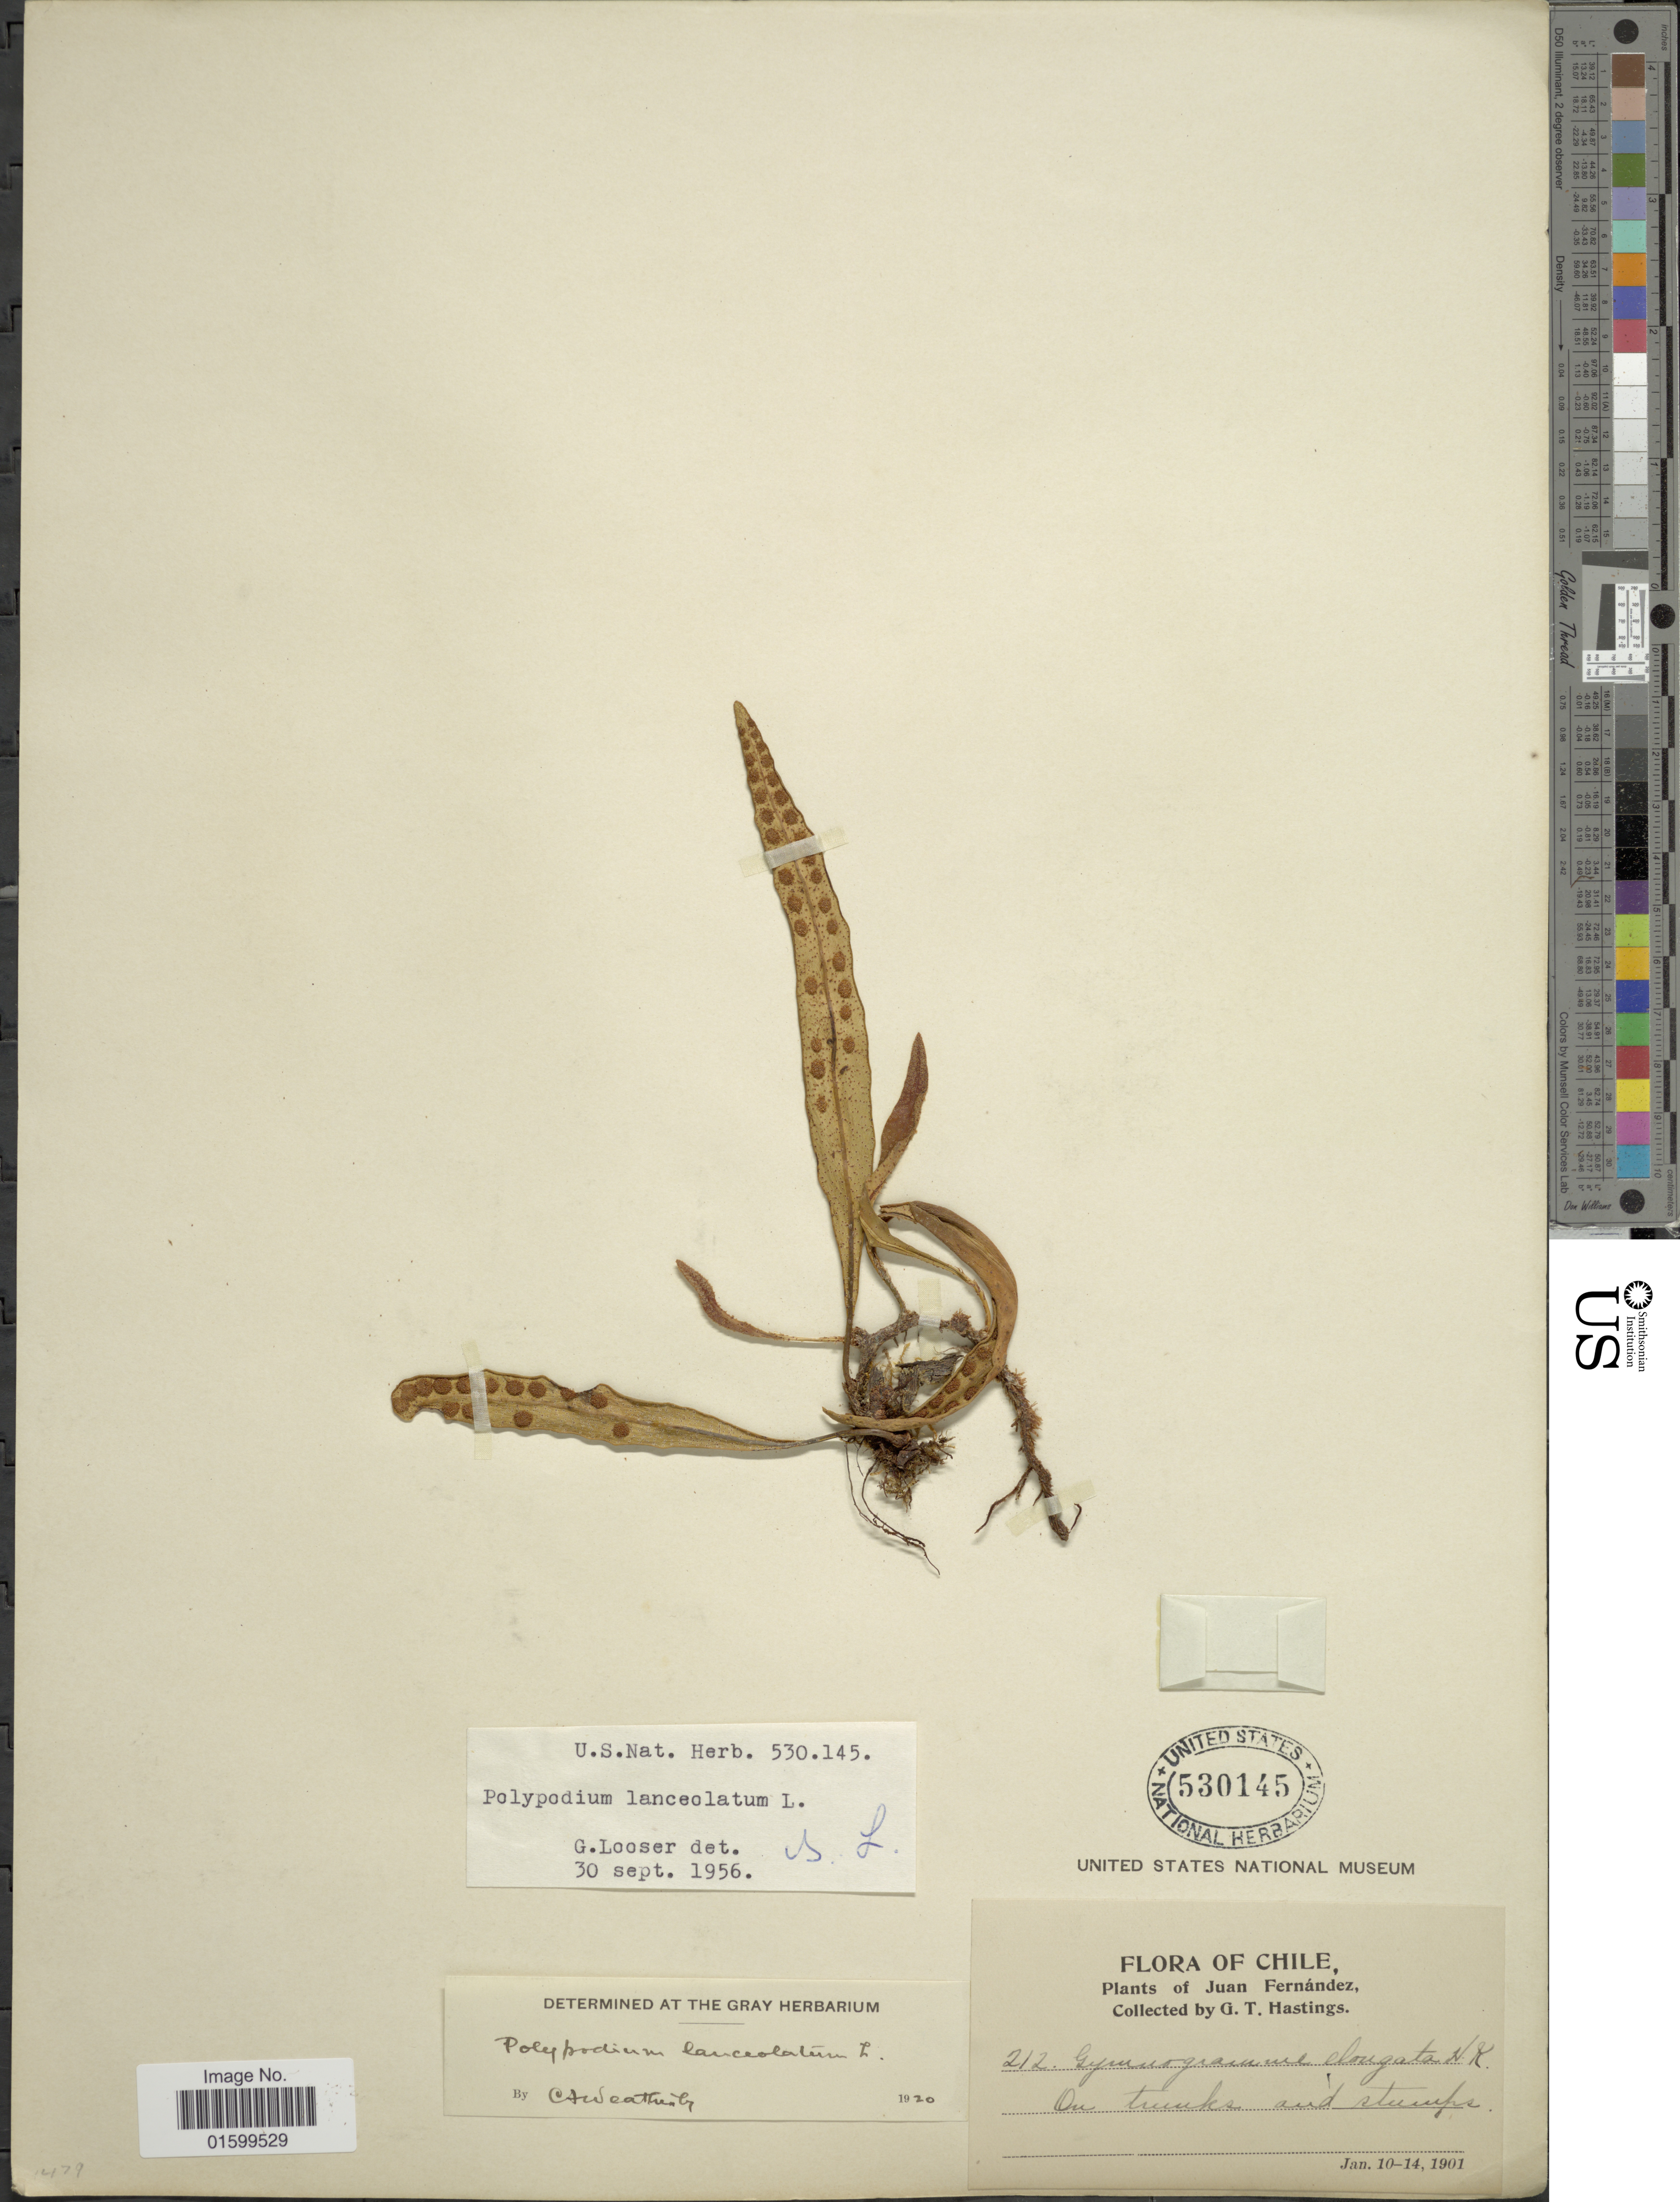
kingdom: Plantae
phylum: Tracheophyta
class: Polypodiopsida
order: Polypodiales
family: Polypodiaceae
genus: Pleopeltis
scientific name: Pleopeltis macrocarpa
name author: (Bory ex Willd.) Kaulf.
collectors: G. Hastings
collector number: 212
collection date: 1901-01-10/1901-01-14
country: Chile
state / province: Valparaíso (V)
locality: Juan Fernandez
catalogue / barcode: US 530145